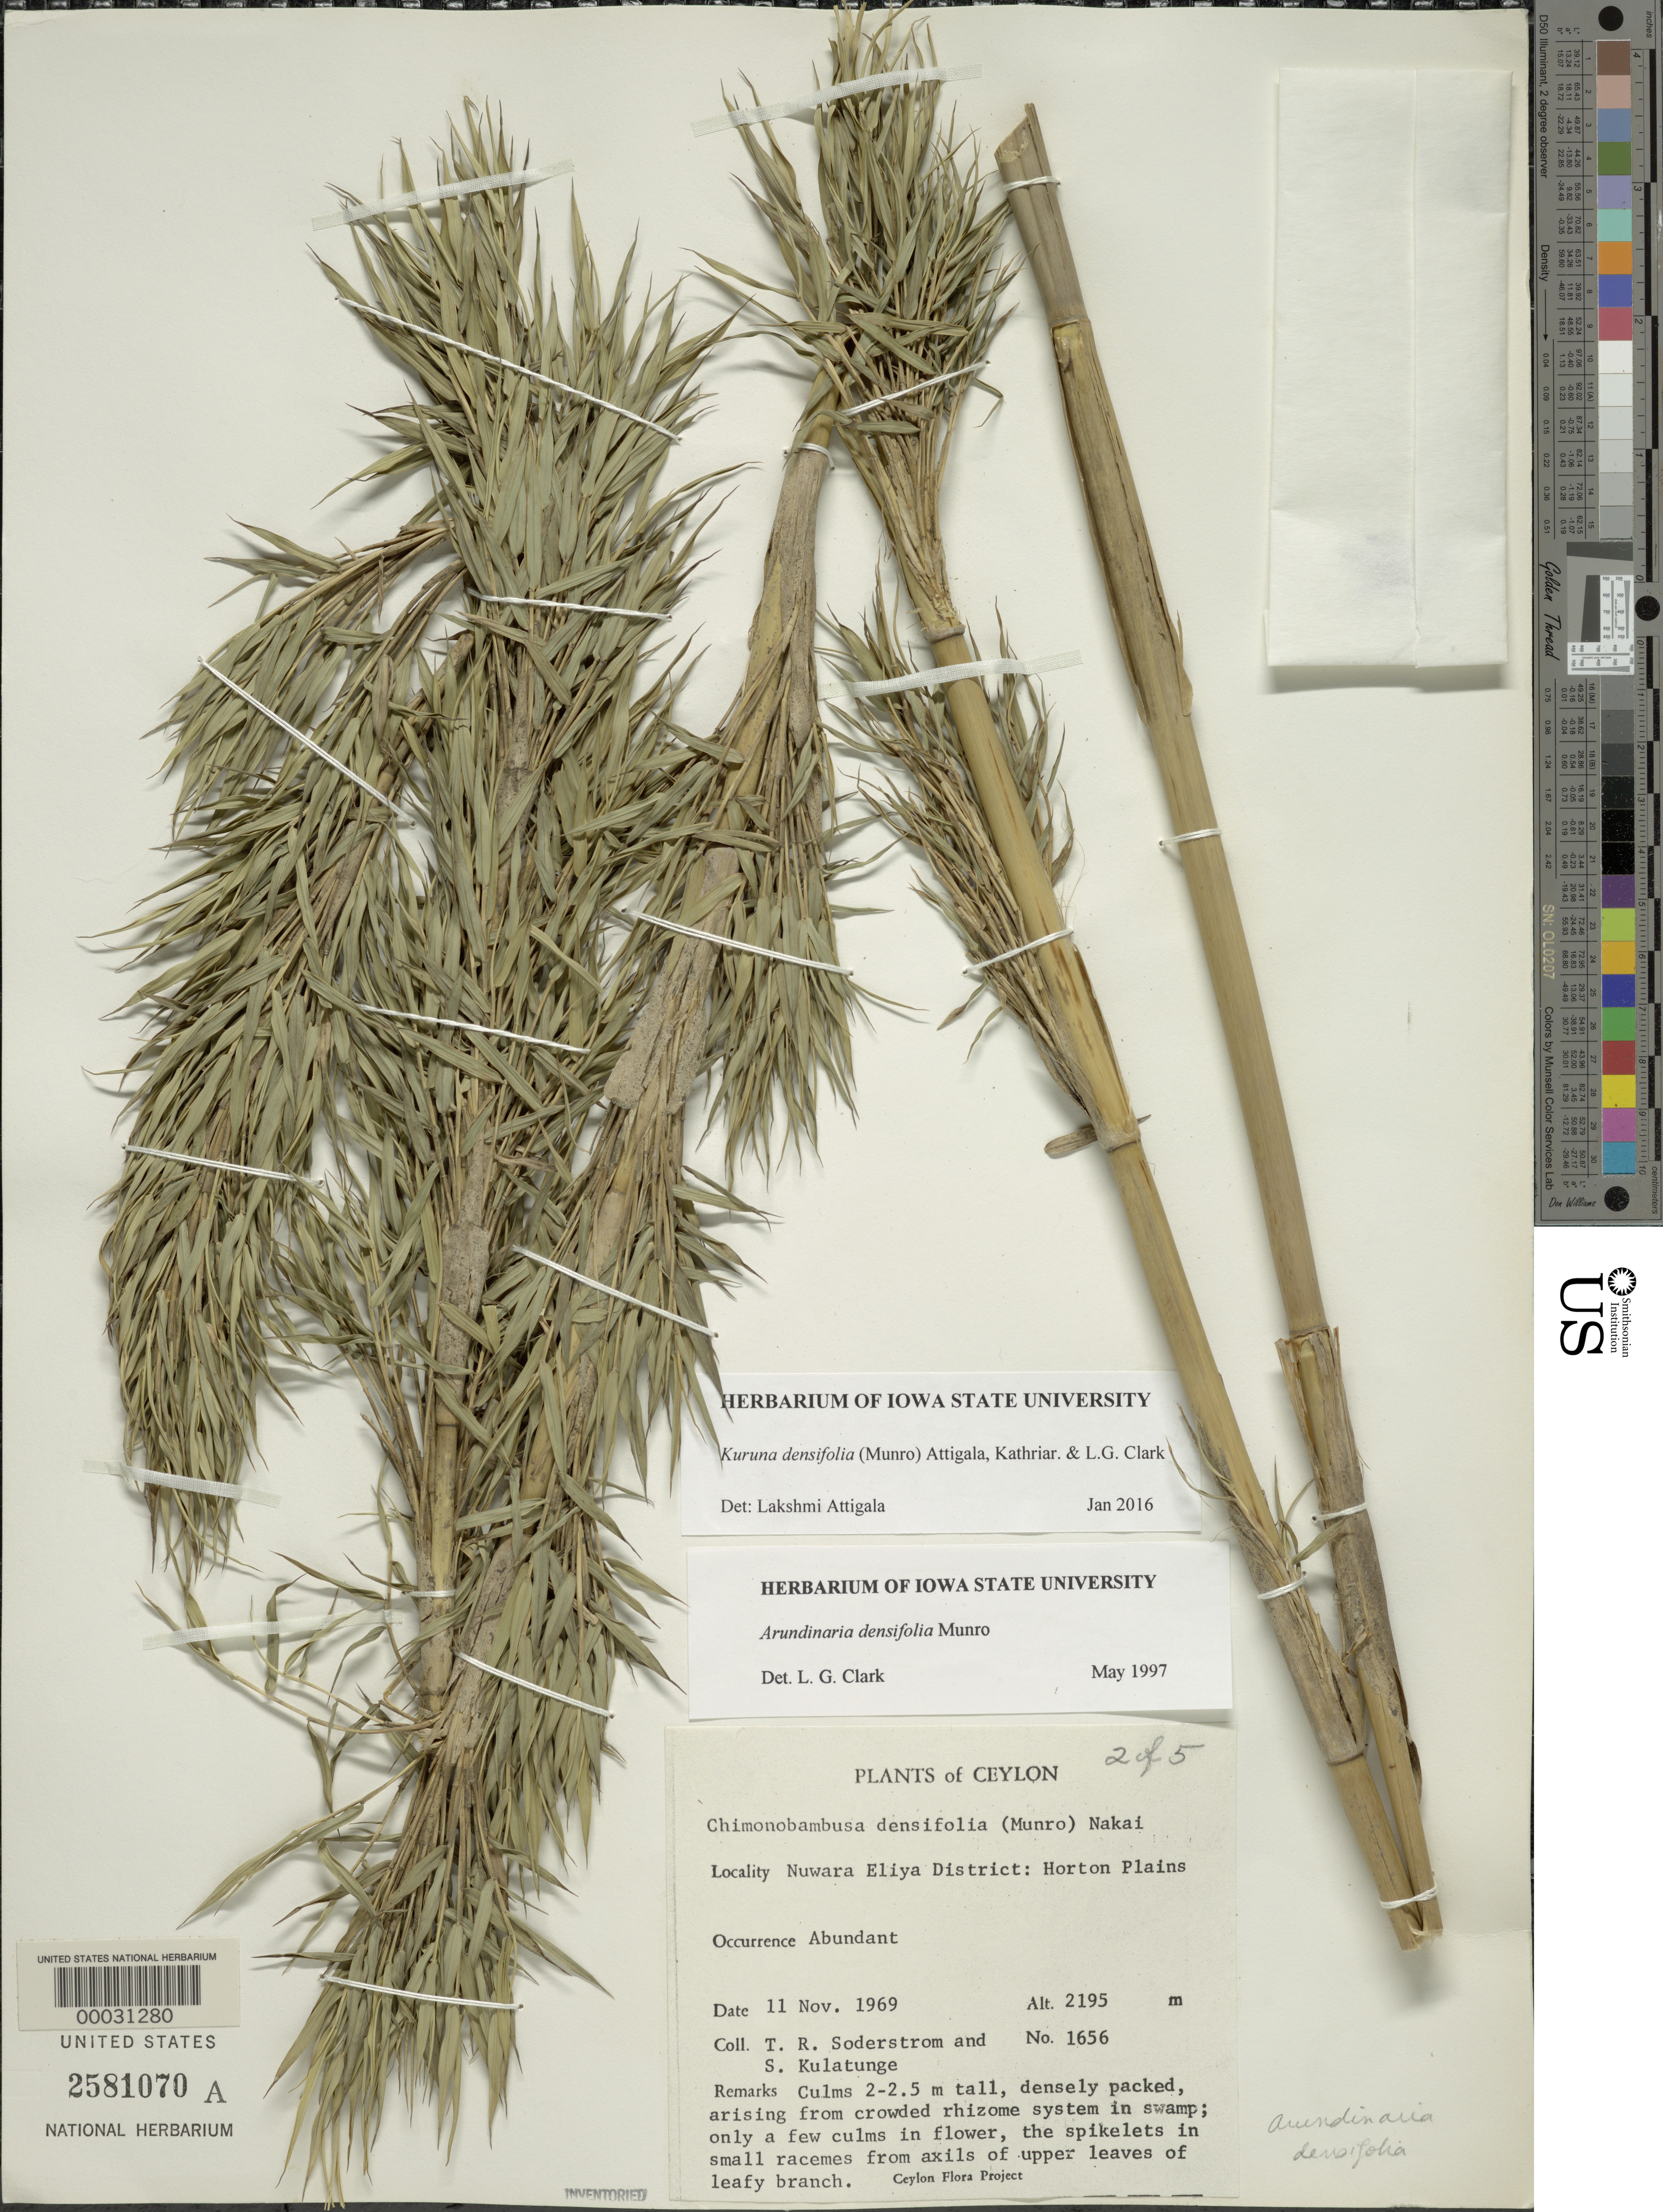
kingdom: Plantae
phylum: Tracheophyta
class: Liliopsida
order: Poales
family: Poaceae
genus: Kuruna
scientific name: Kuruna densifolia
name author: (Munro) Attigala et al.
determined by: Attigala, L.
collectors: T. R. Soderstrom & S. Kulatunge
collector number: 1656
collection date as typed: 11 Nov 1969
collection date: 1969-11-11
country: Sri Lanka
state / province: Central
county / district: Nuwara Eliya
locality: Horton plains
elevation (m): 2195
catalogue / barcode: US 2581070A